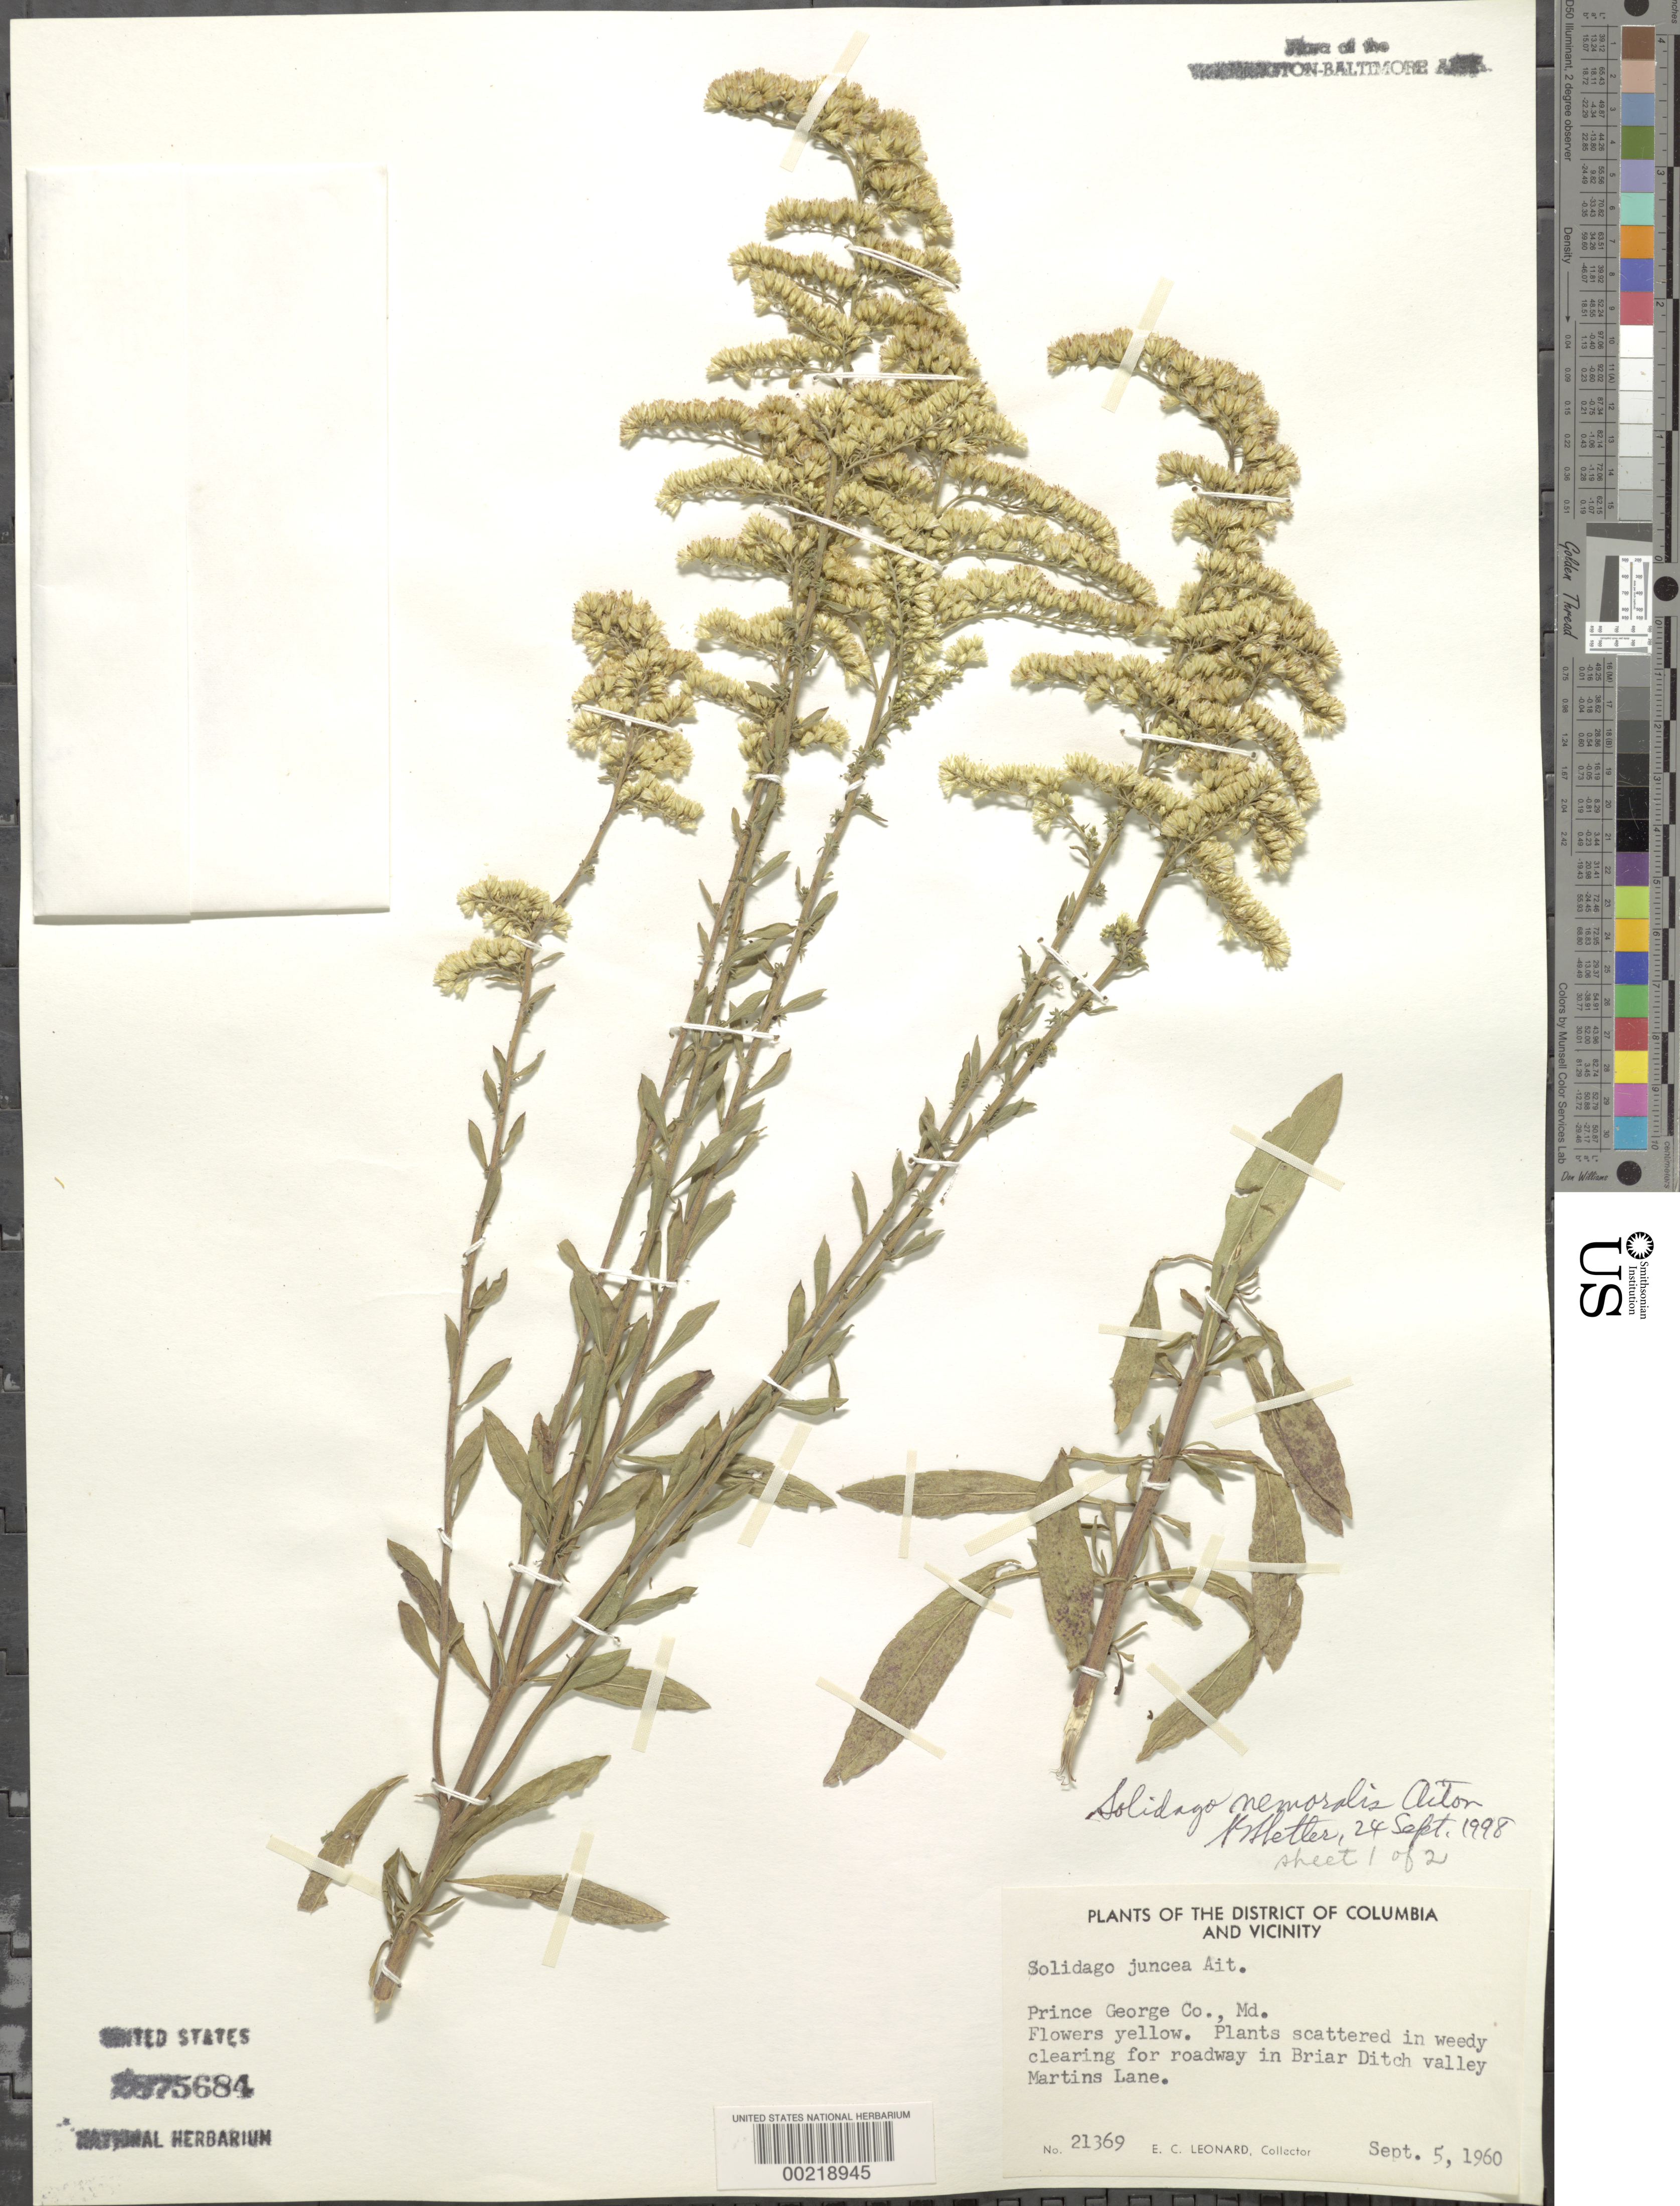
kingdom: Plantae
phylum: Tracheophyta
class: Magnoliopsida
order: Asterales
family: Asteraceae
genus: Solidago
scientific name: Solidago nemoralis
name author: Aiton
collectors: E. C. Leonard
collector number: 21369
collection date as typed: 05 Sep 1960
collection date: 1960-09-05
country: United States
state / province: Maryland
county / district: Prince George's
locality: Briar Ditch Valley below Martins Lane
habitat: Cleared roadway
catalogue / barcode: US 2875684